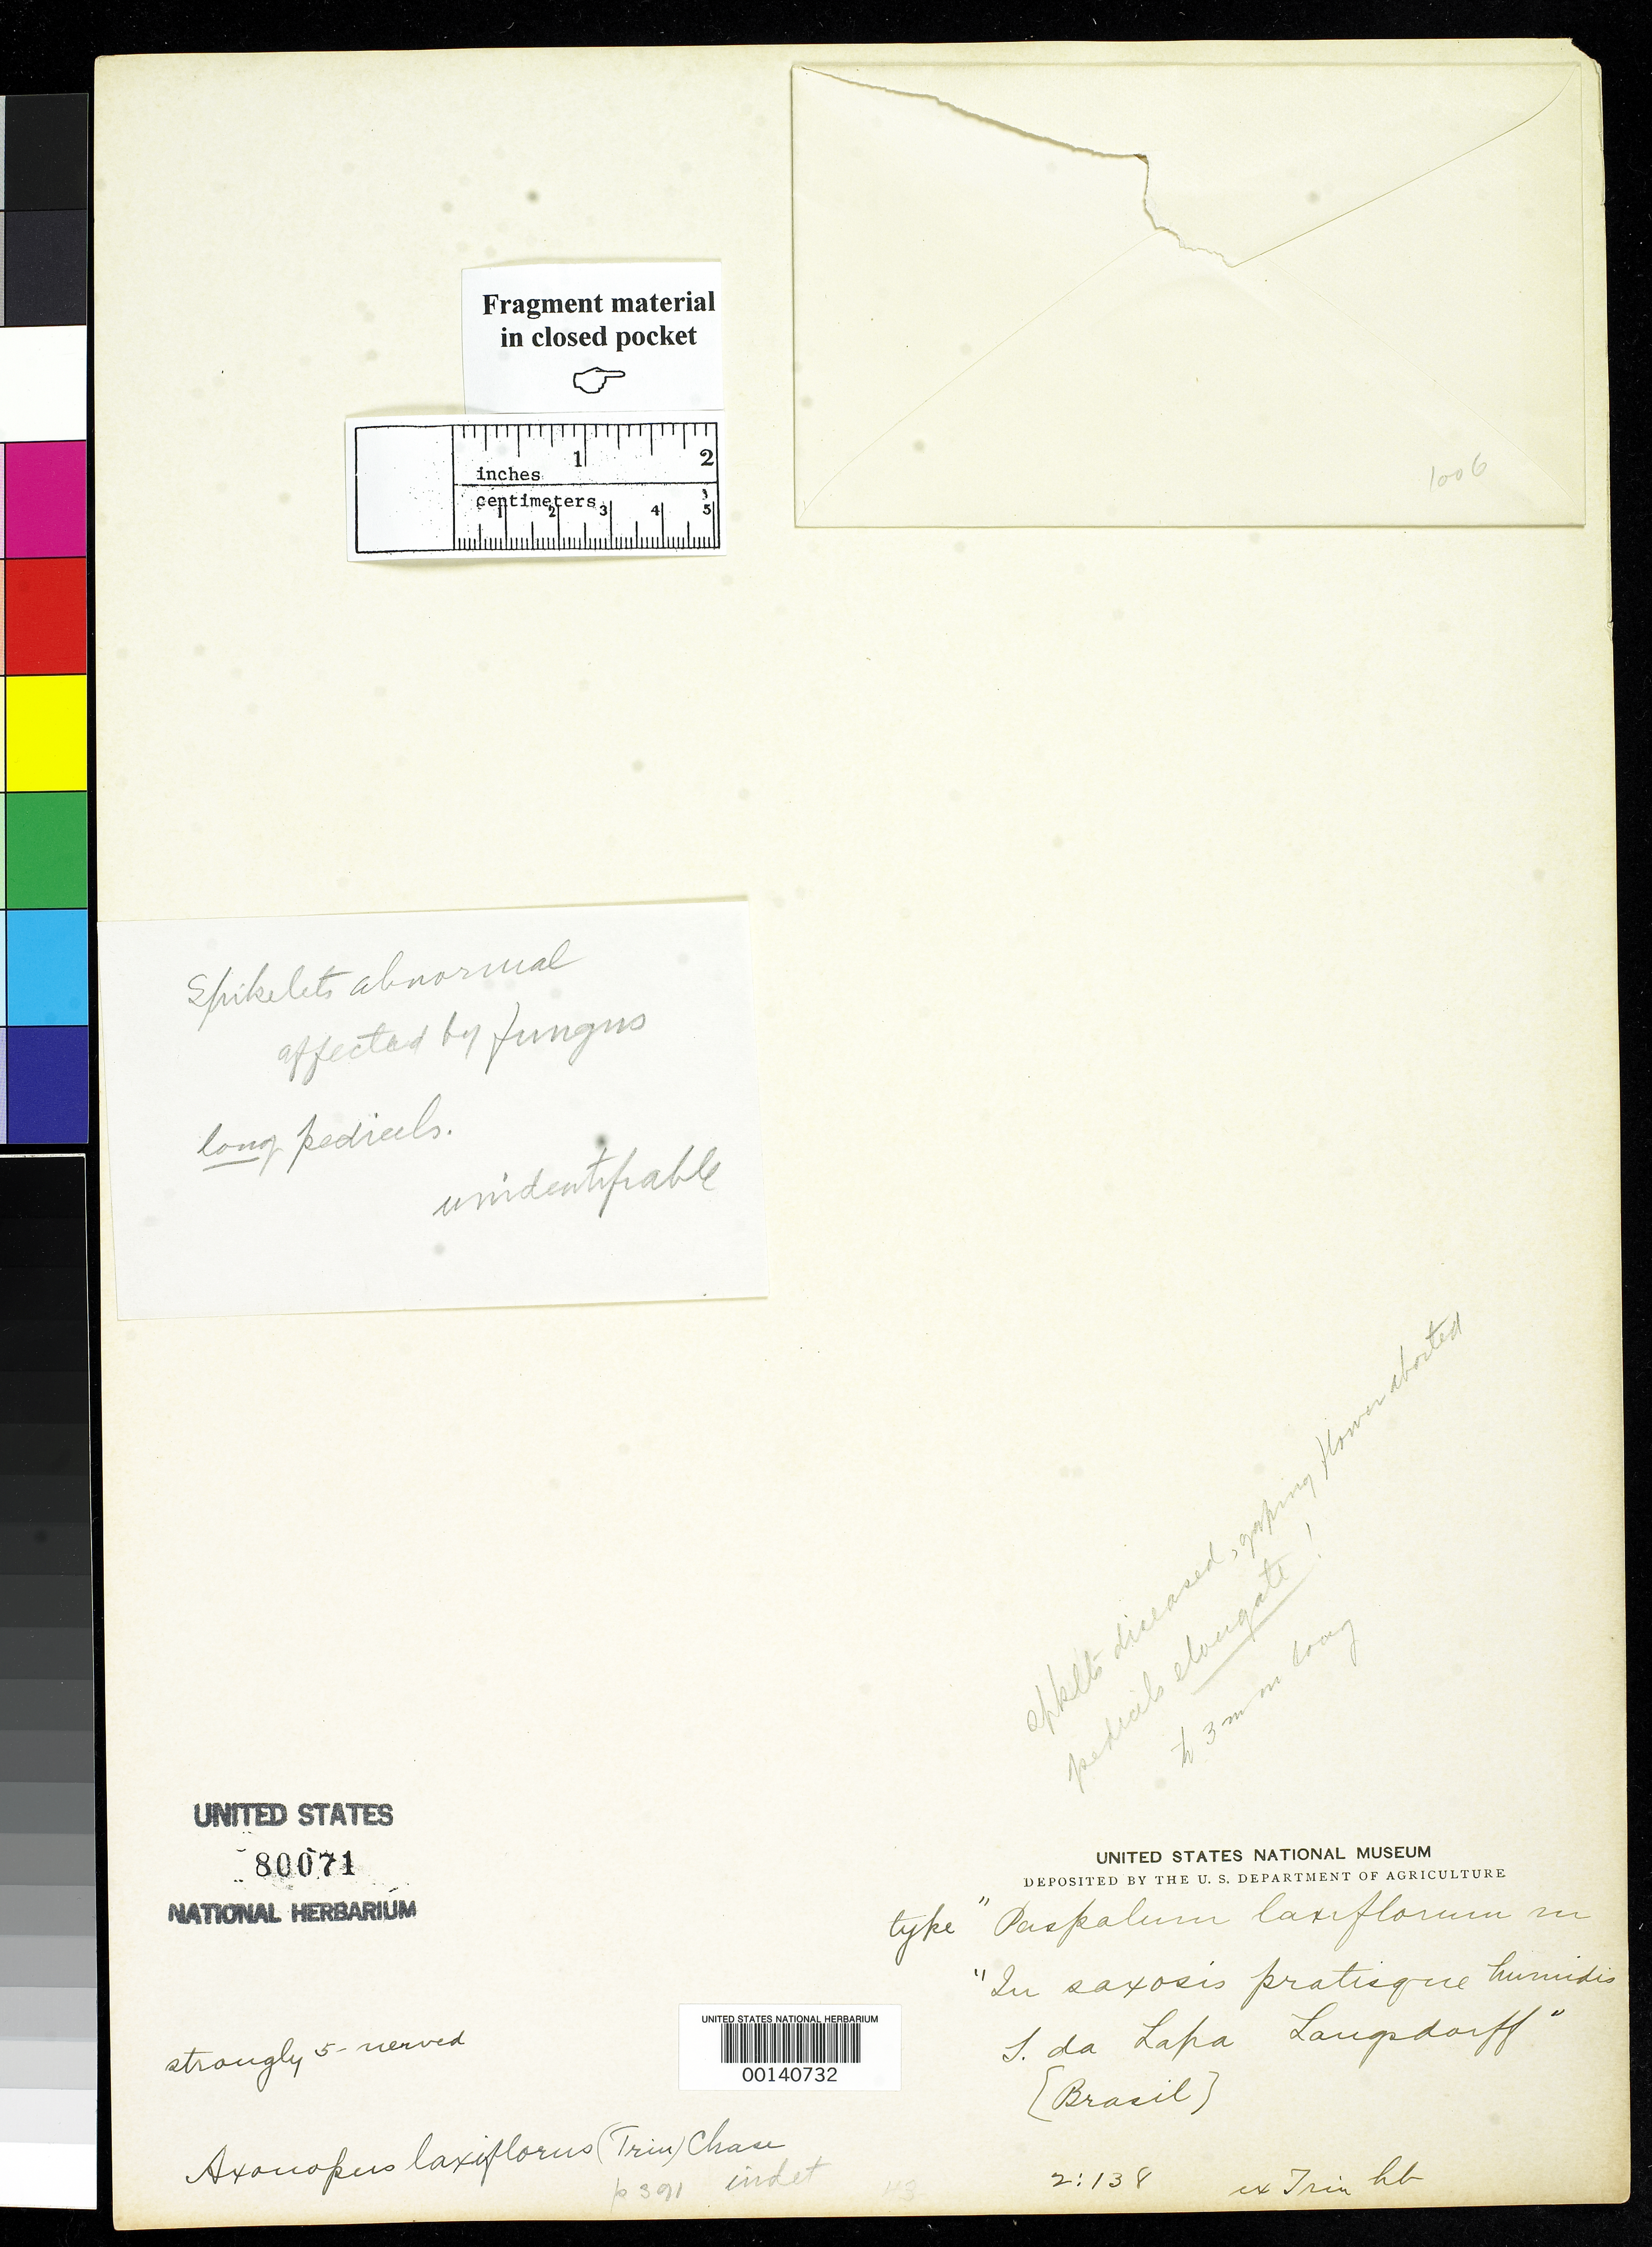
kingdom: Plantae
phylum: Tracheophyta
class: Liliopsida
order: Poales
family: Poaceae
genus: Paspalum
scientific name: Paspalum laxiflorum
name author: Trin.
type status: Type Fragment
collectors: G. H. von Langsdorff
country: Brazil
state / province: Minas Gerais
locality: Serra da Lapa.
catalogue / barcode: US 80071